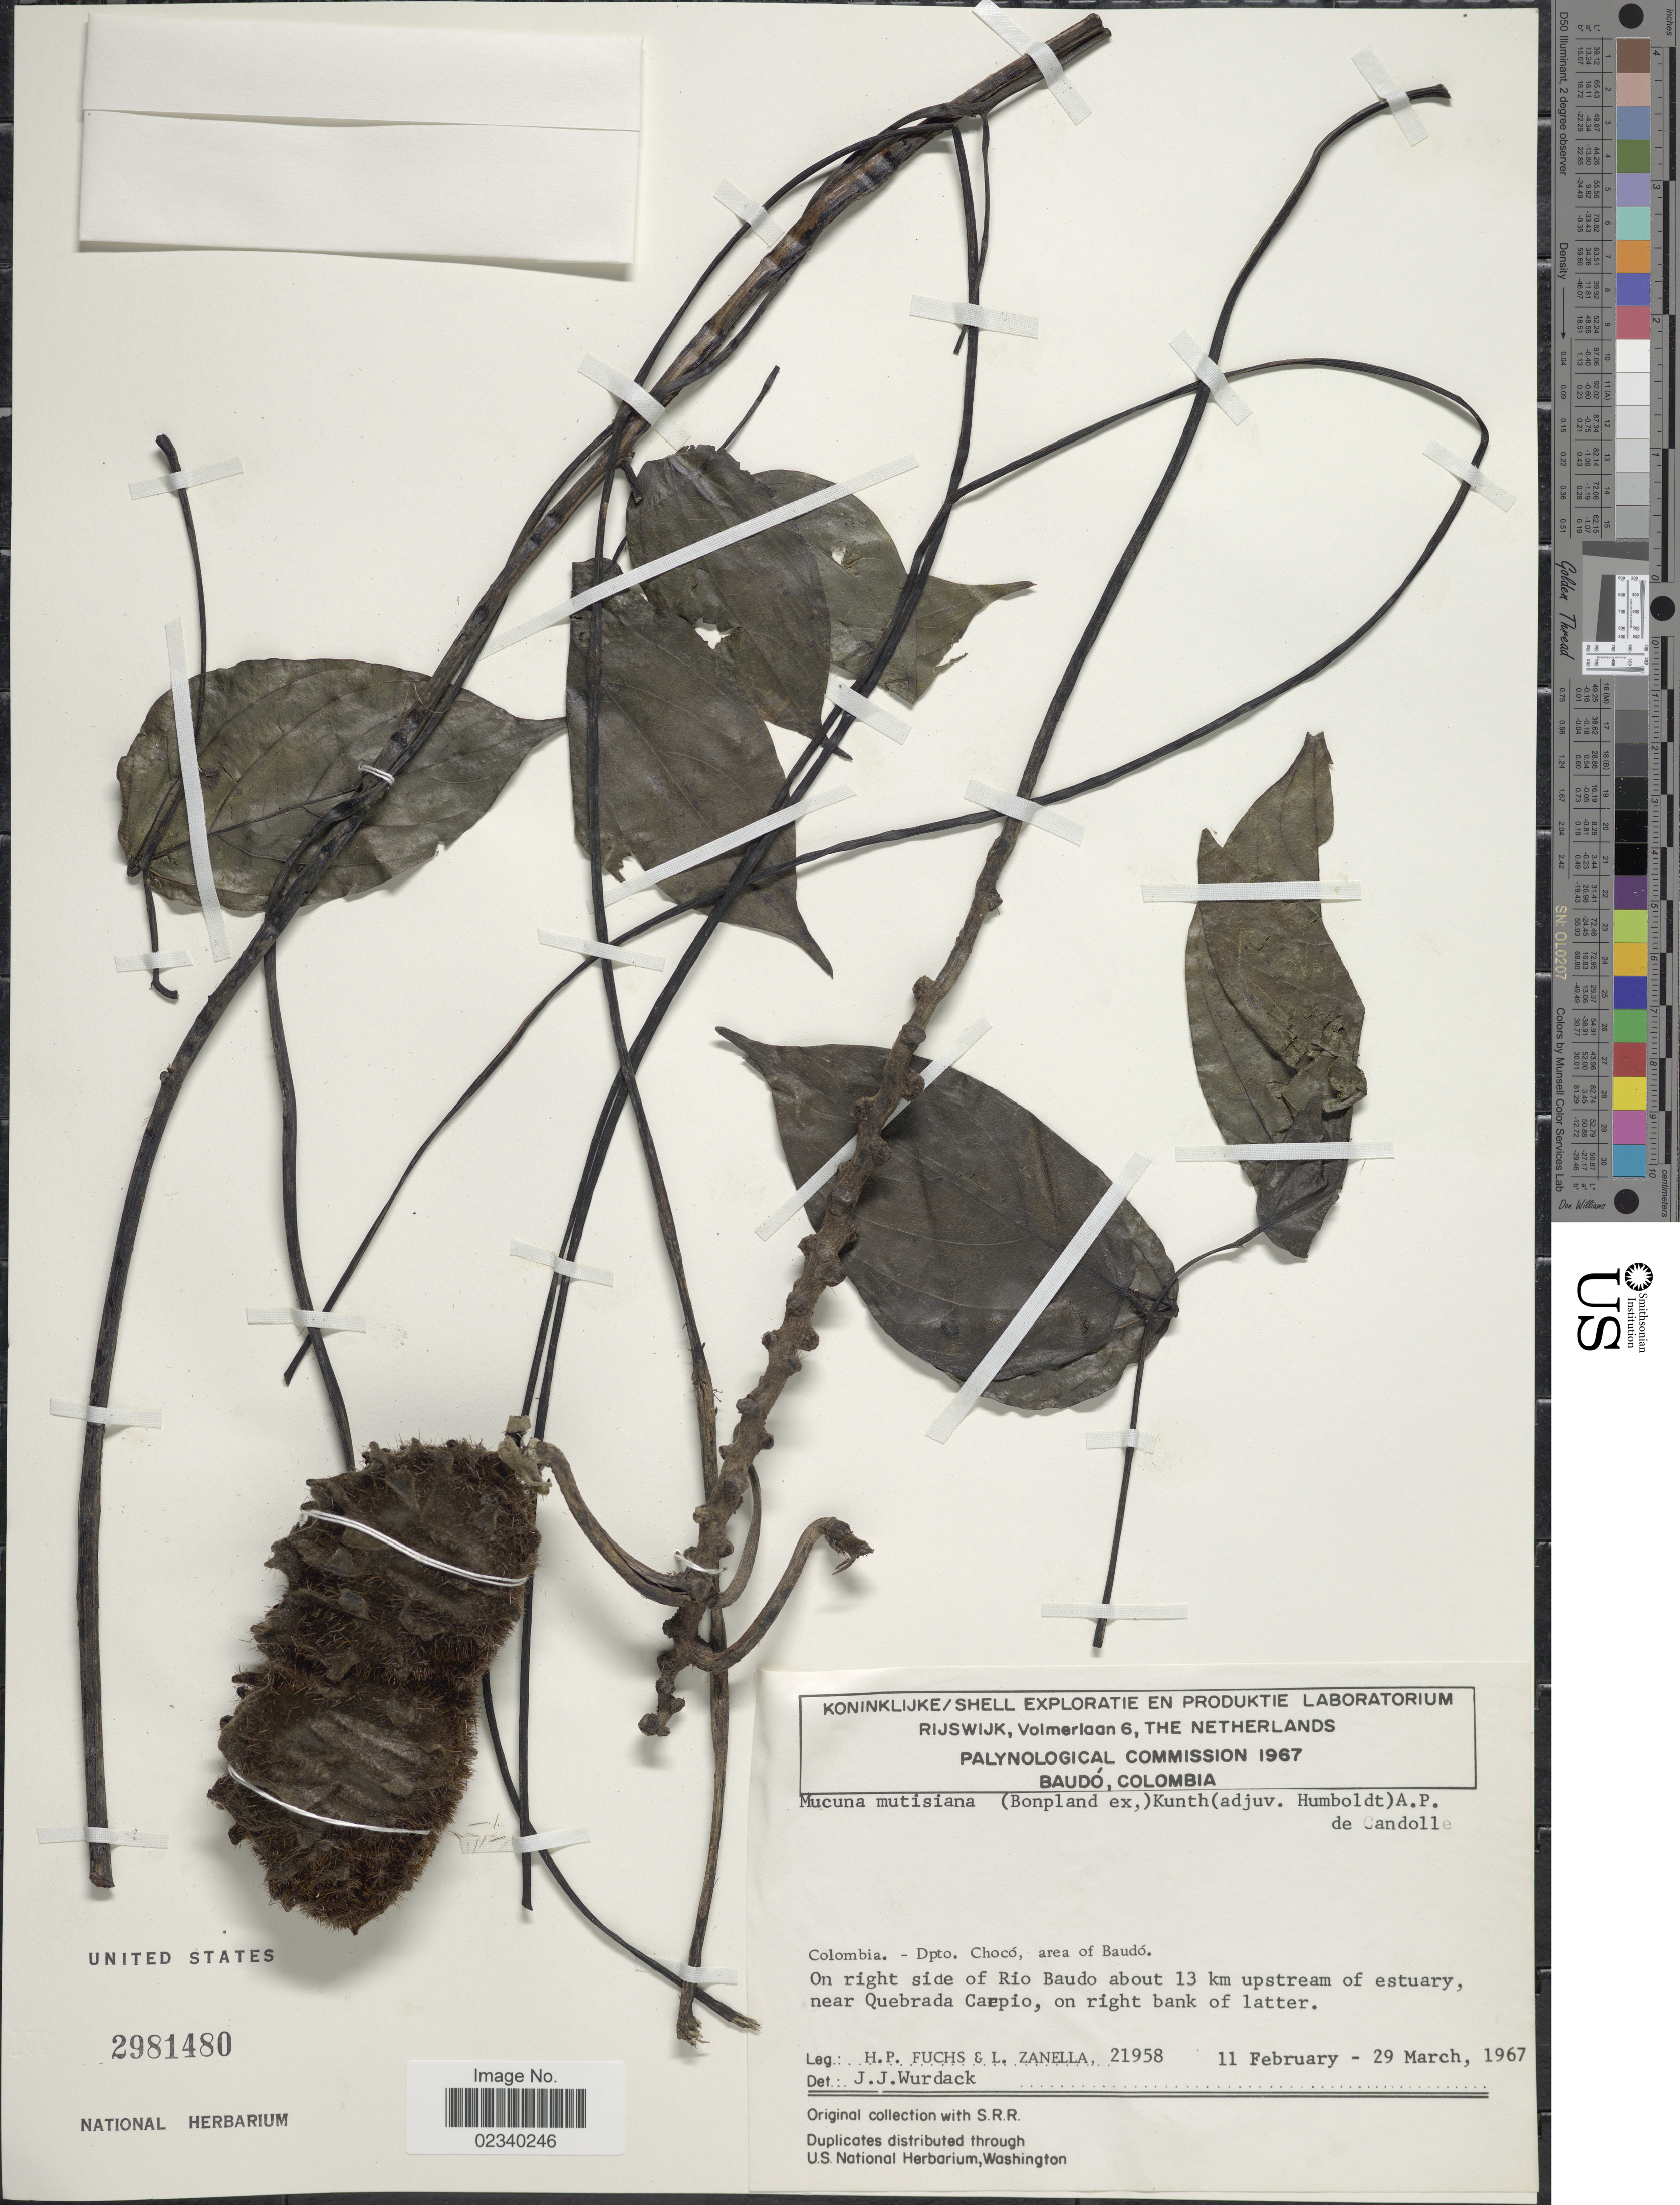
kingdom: Plantae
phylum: Tracheophyta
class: Magnoliopsida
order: Fabales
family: Fabaceae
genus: Mucuna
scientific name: Mucuna mutisiana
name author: (Kunth) DC.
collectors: H. P. Fuchs & L. Zanella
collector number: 21958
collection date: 1967-02-11/1967-03-29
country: Colombia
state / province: Chocó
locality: Dpto. Choco, area of Baudo. On right side of Rio Baudo about 13 km upstream of estuary, near Quebrada Cacpio, on right bank of latter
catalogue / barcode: US 2981480